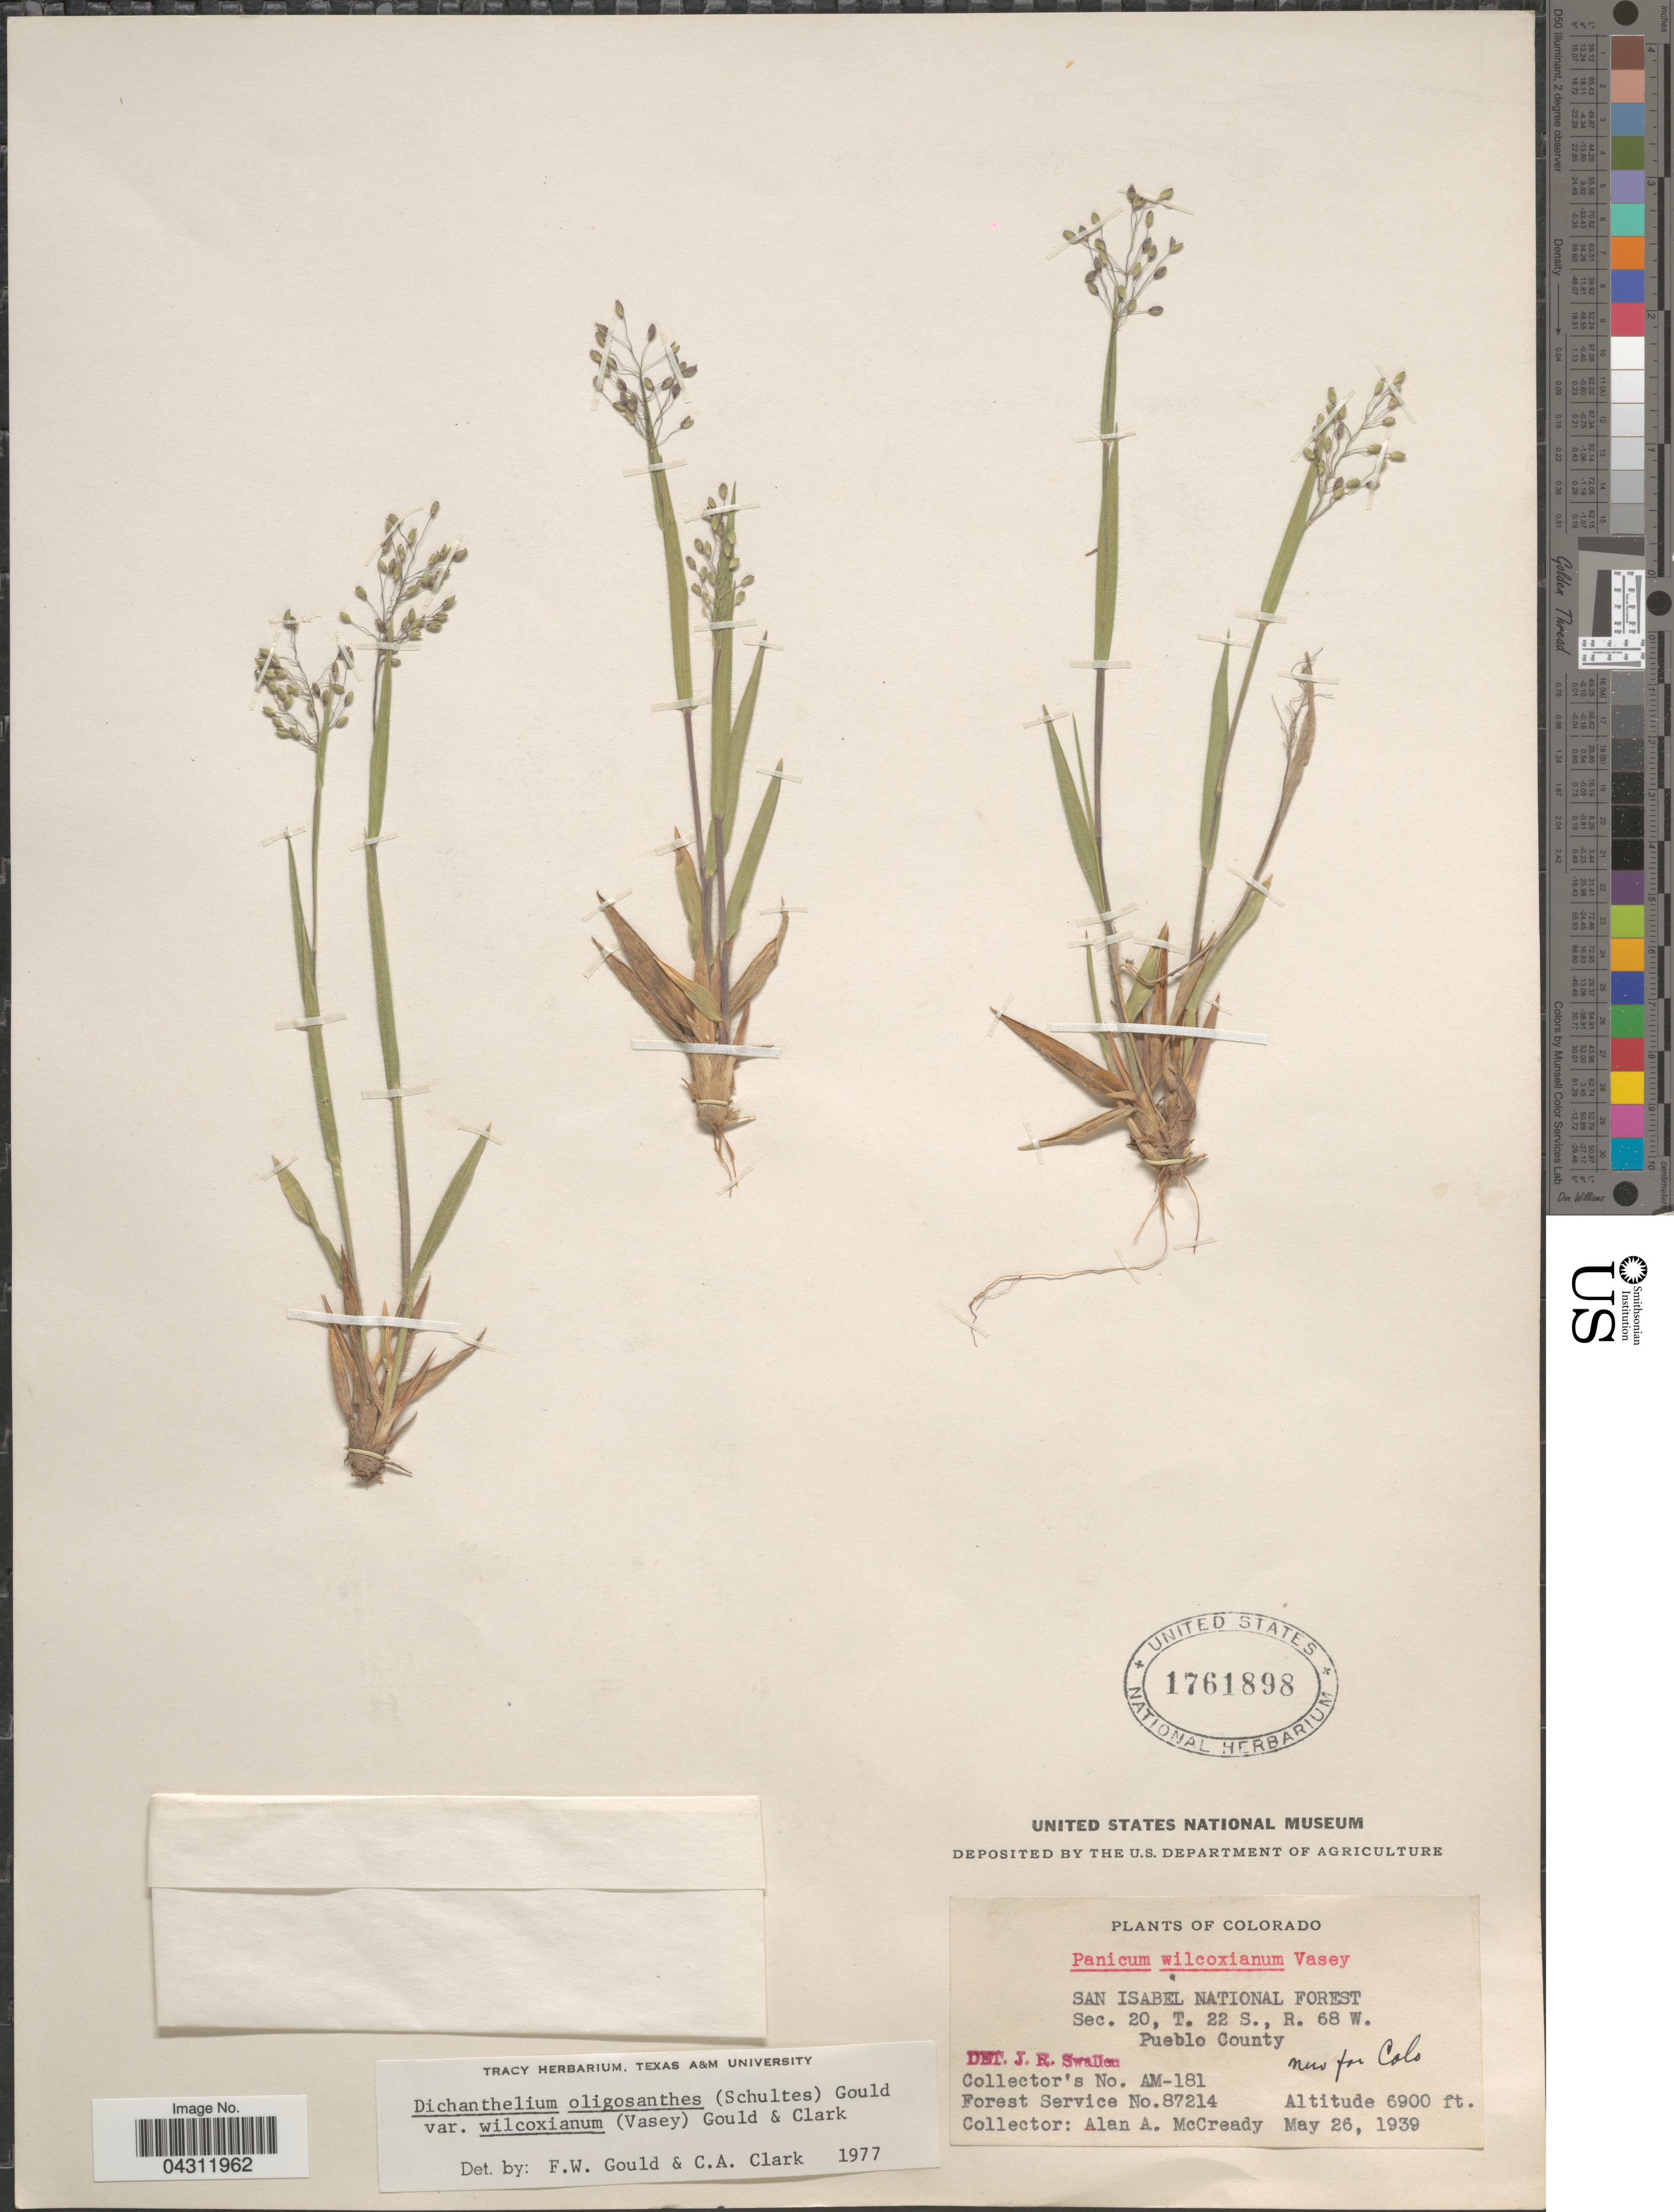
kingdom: Plantae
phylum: Tracheophyta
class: Liliopsida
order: Poales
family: Poaceae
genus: Dichanthelium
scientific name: Dichanthelium wilcoxianum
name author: Freckmann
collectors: A. McCready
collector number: AM-181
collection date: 1939-05-26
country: United States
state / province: Colorado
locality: San Isabel National Forest. Sec 20, T. 22 S., R. 68 W. Pueblo County.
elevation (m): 2103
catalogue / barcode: US 1761898